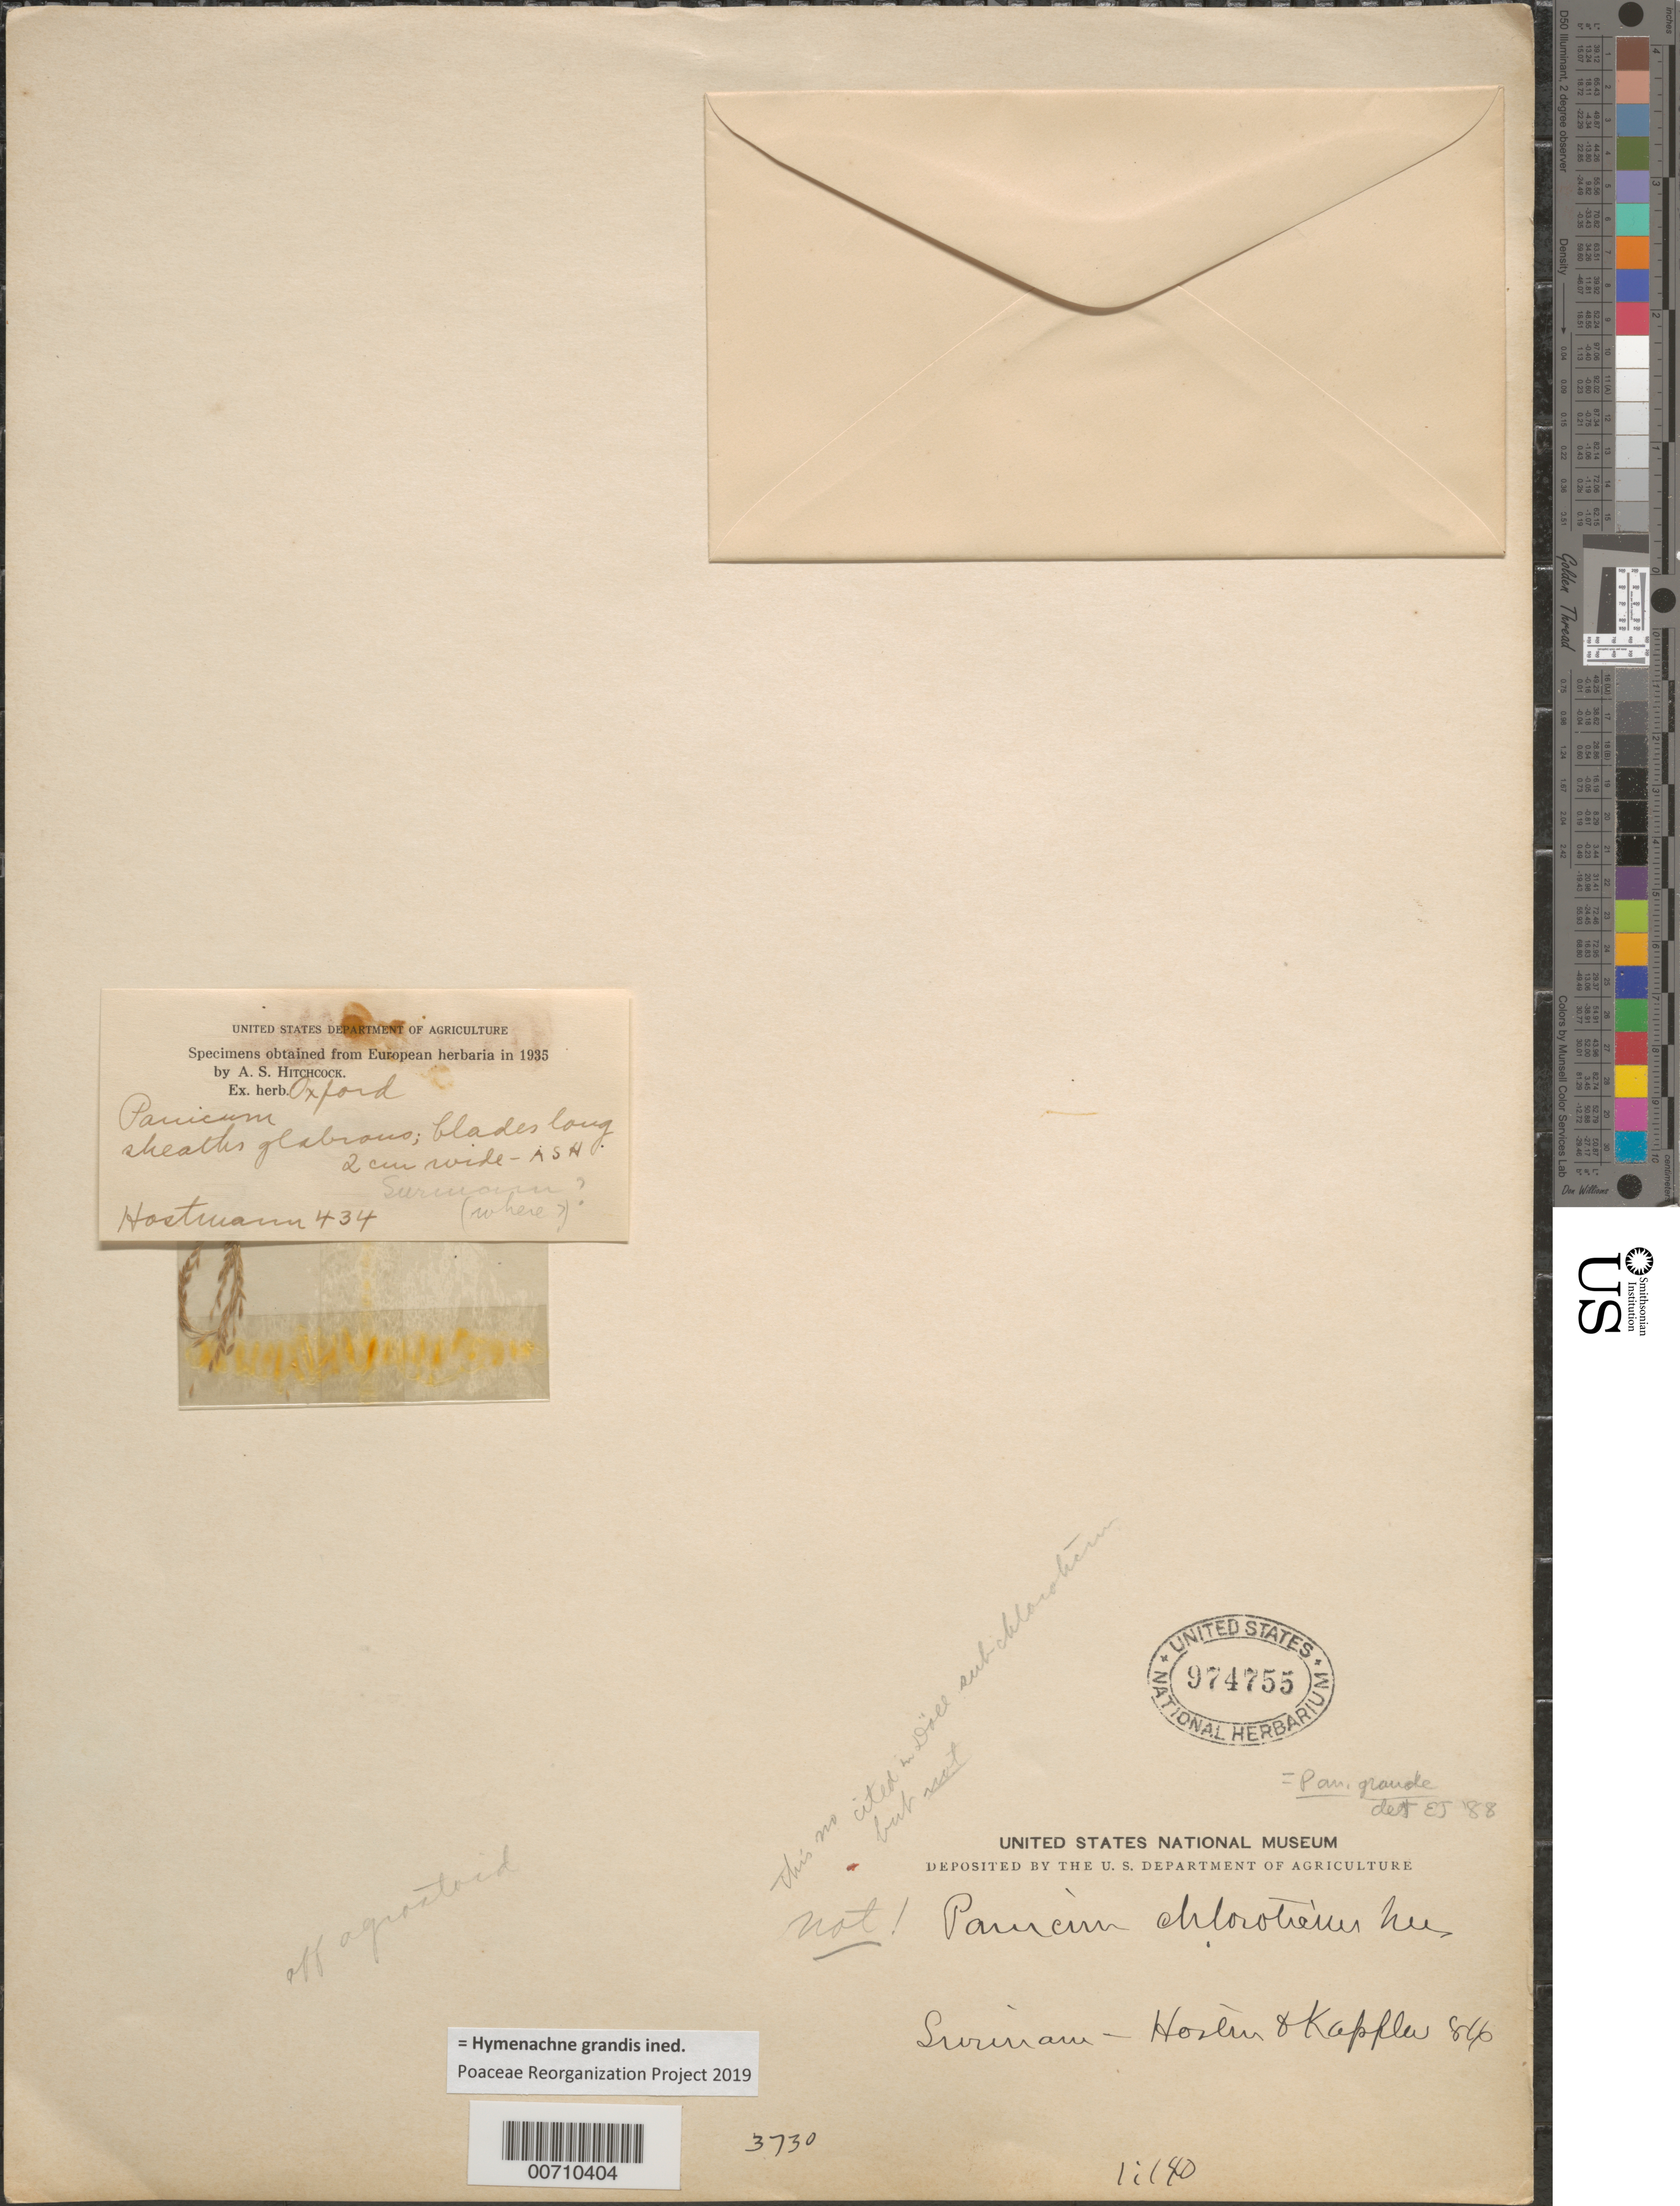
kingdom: Plantae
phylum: Tracheophyta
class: Liliopsida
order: Poales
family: Poaceae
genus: Panicum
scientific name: Panicum grande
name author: Hitchc. & Chase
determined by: Judziewicz, E. J.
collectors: F. Hostmann & A. Kappler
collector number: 816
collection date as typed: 184?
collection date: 1840/1849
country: Suriname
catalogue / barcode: US 974755